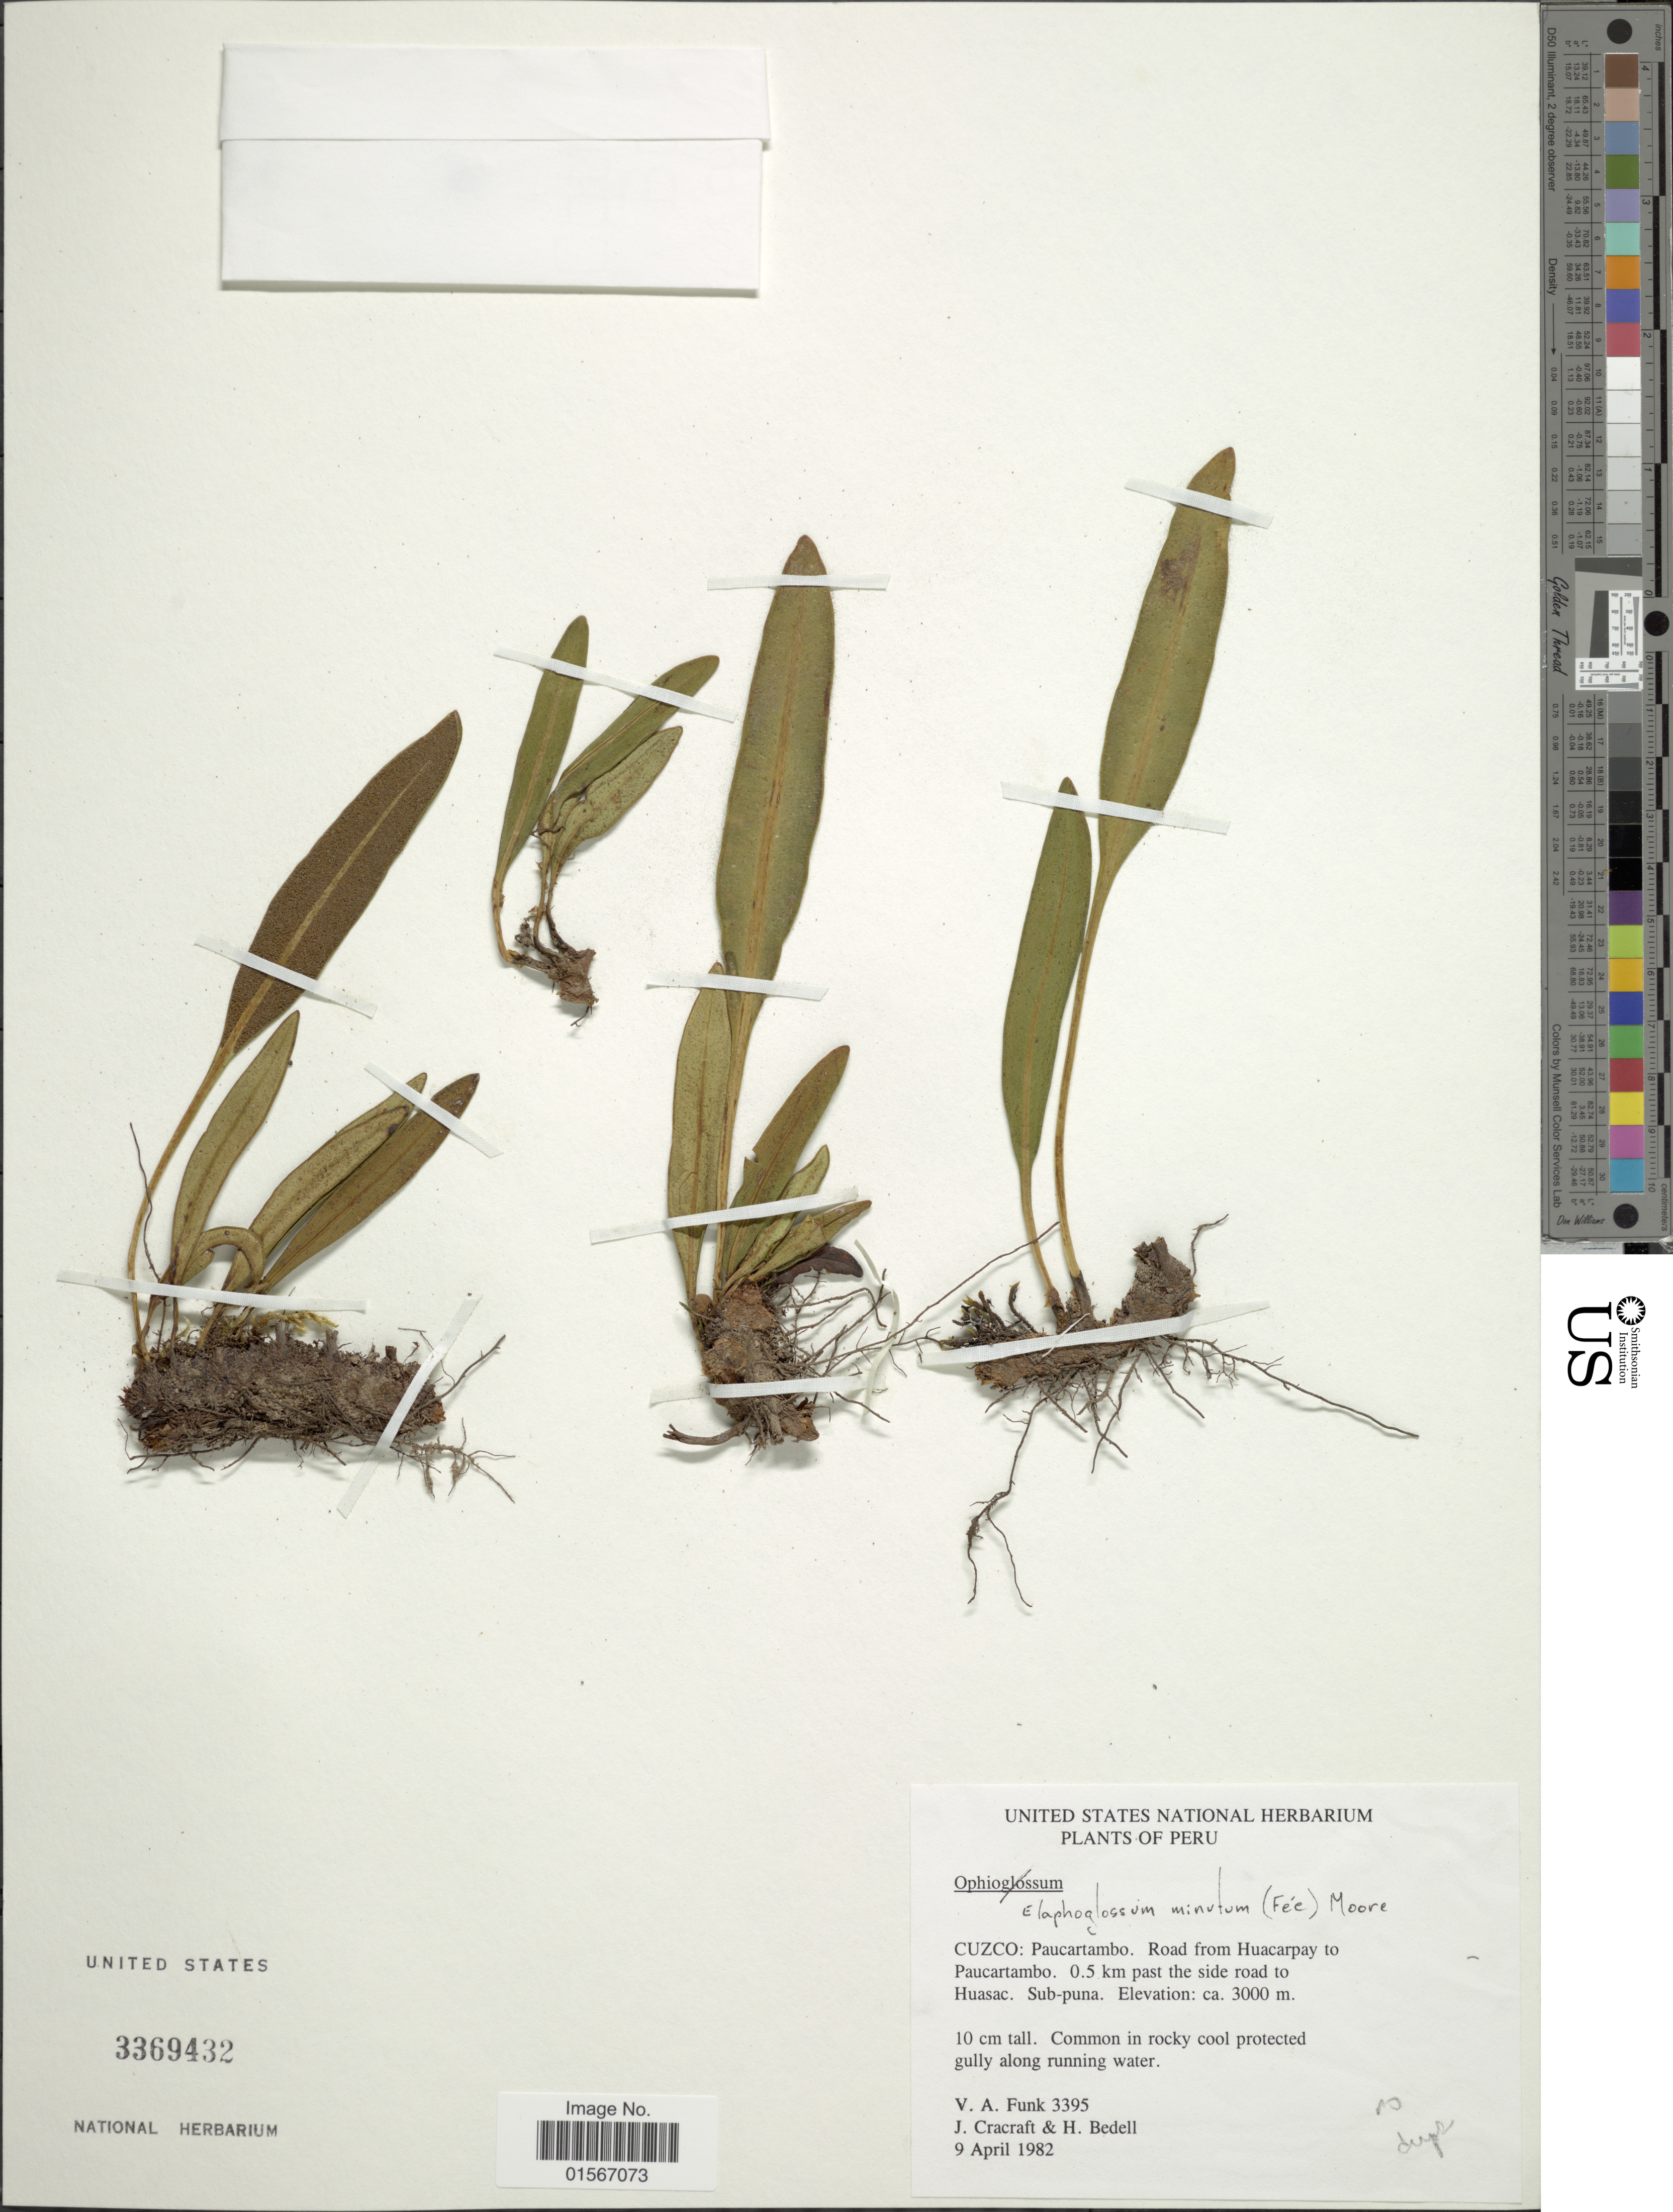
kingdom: Plantae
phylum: Tracheophyta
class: Polypodiopsida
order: Polypodiales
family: Dryopteridaceae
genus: Elaphoglossum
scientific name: Elaphoglossum minutum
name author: (Pohl ex Fée) T. Moore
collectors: V. Funk, J. L. Cracraft & H. Bedell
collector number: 3395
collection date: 1982-04-09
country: Peru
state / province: Cusco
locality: Paucartambo. Road from Huacarpay to Paucartambo. 0.5 km past the side road to Huasac. Sub-puna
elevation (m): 3000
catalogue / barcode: US 3369432